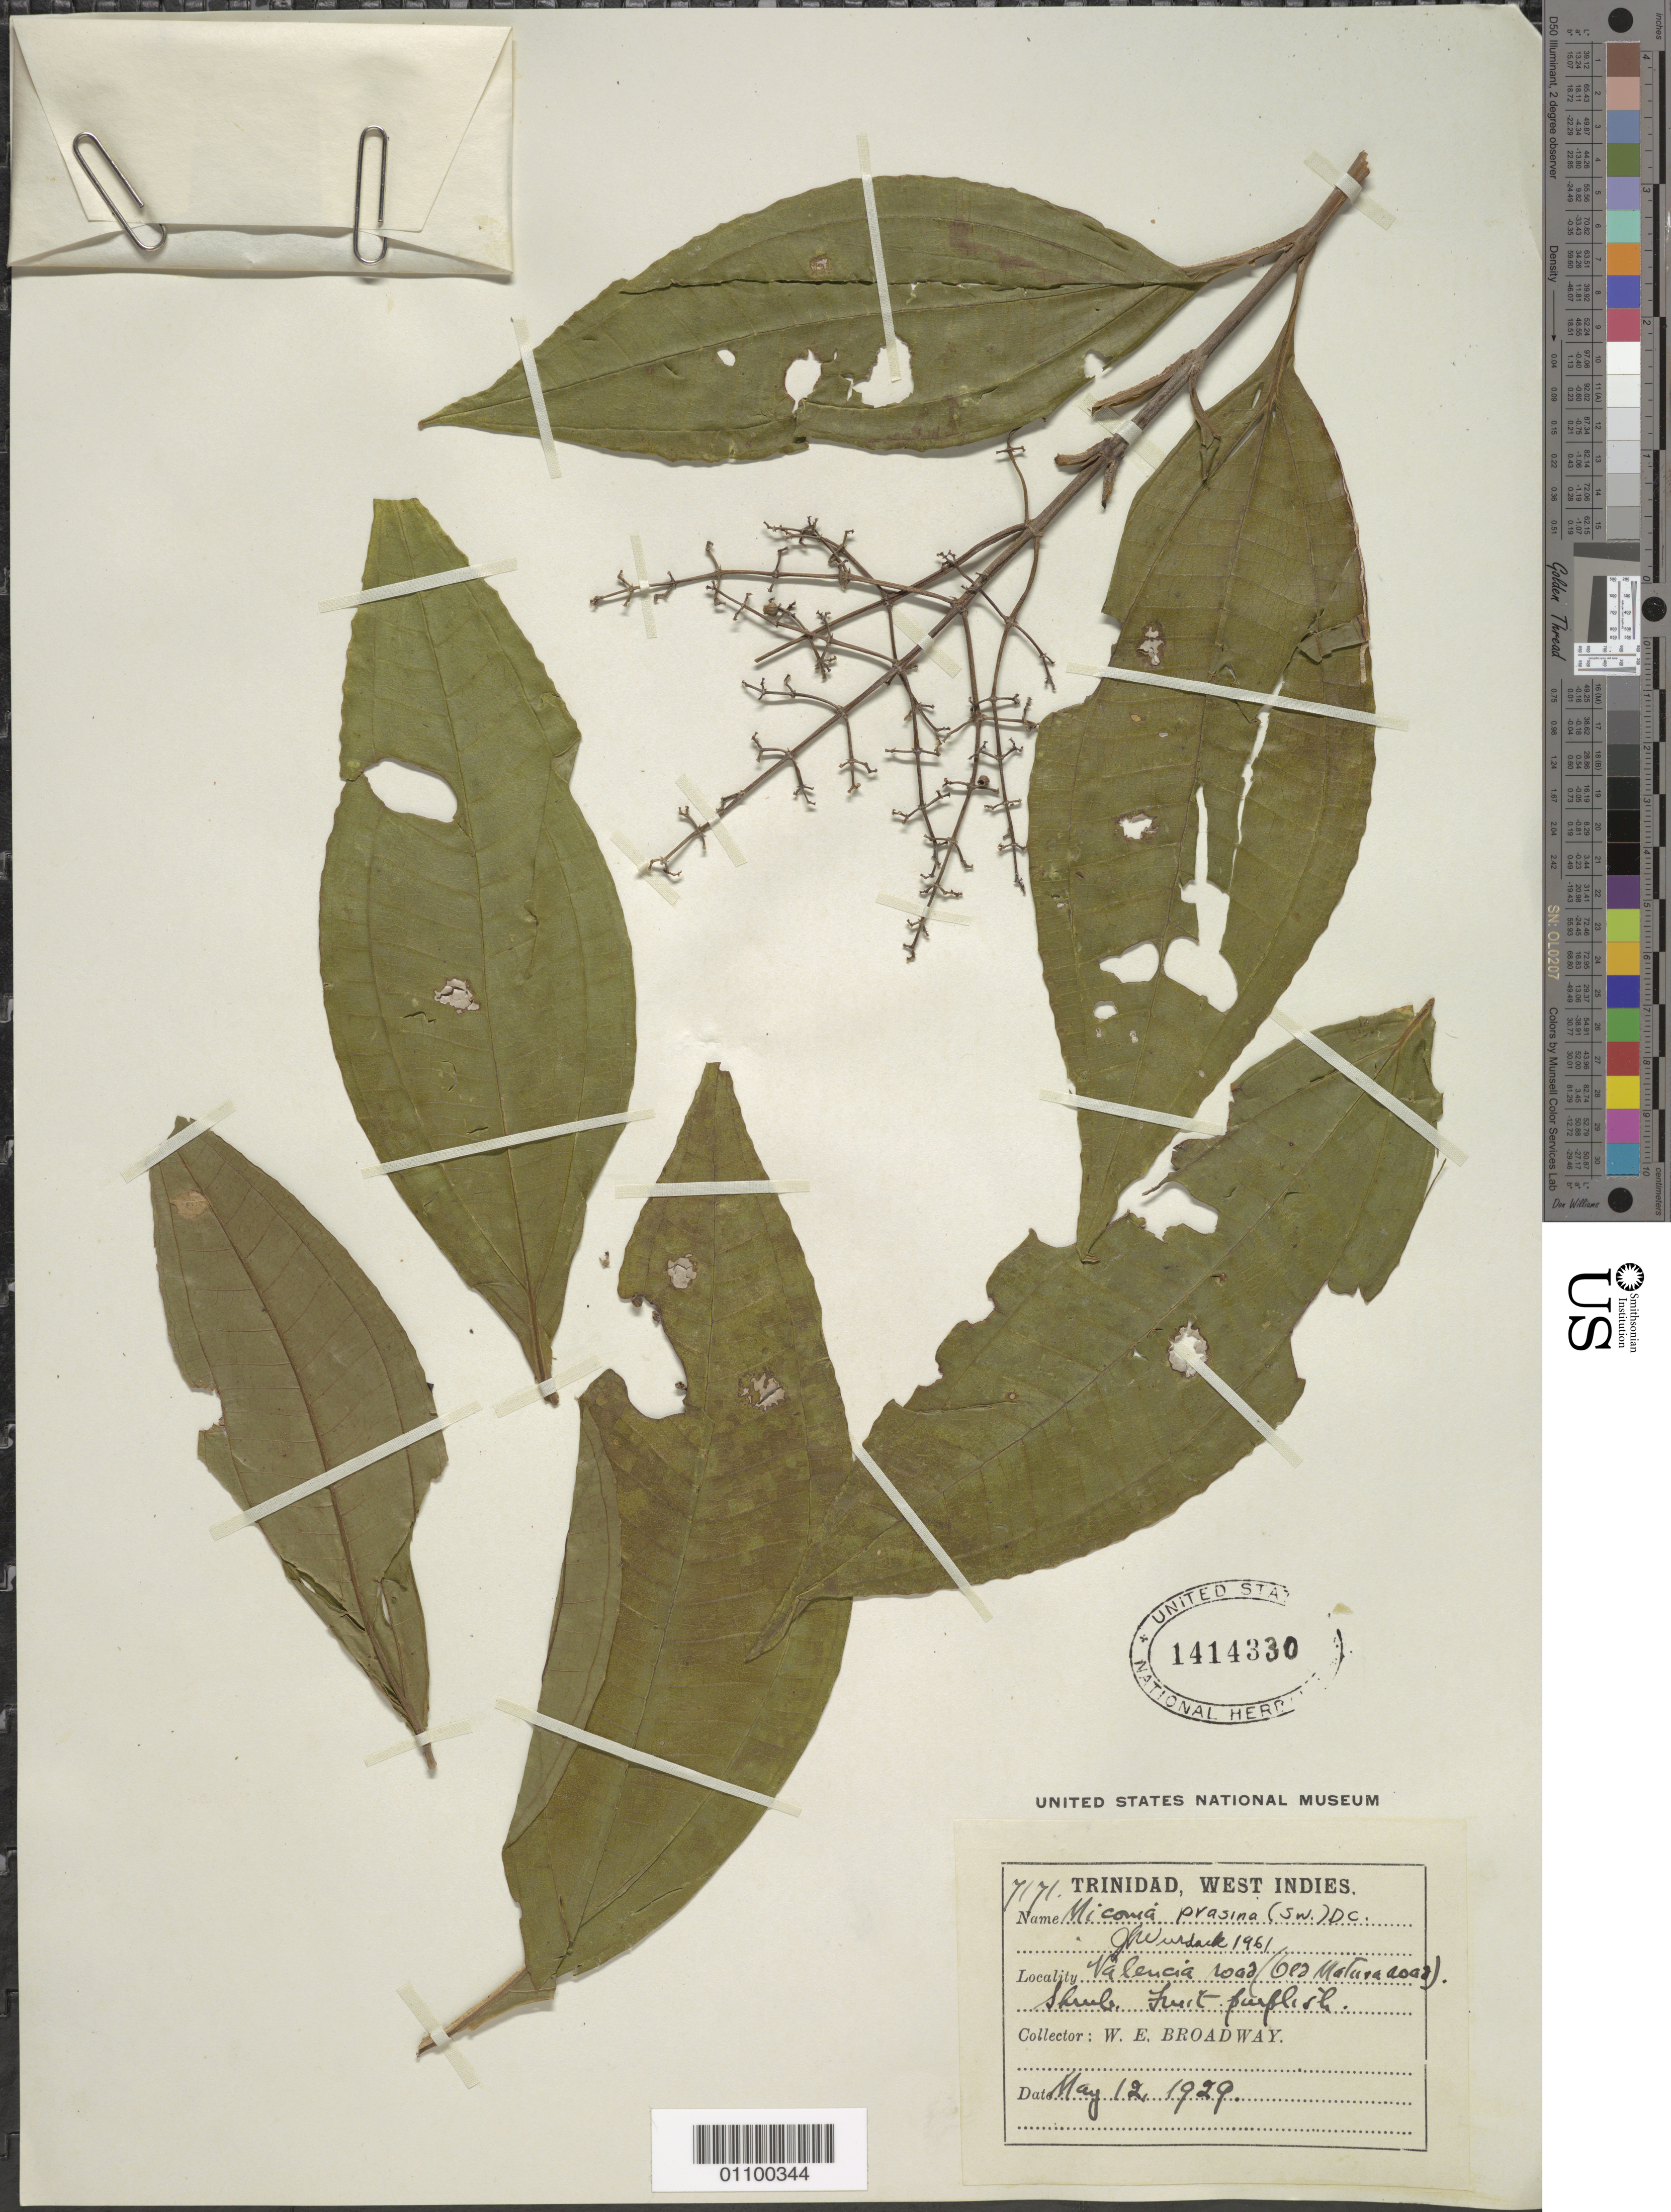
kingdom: Plantae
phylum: Tracheophyta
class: Magnoliopsida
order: Myrtales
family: Melastomataceae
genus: Miconia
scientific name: Miconia prasina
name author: (Sw.) DC.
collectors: W. E. Broadway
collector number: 7171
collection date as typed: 12 May 1929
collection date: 1929-05-12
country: Trinidad and Tobago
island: Trinidad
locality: Valencia road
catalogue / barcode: US 1414330